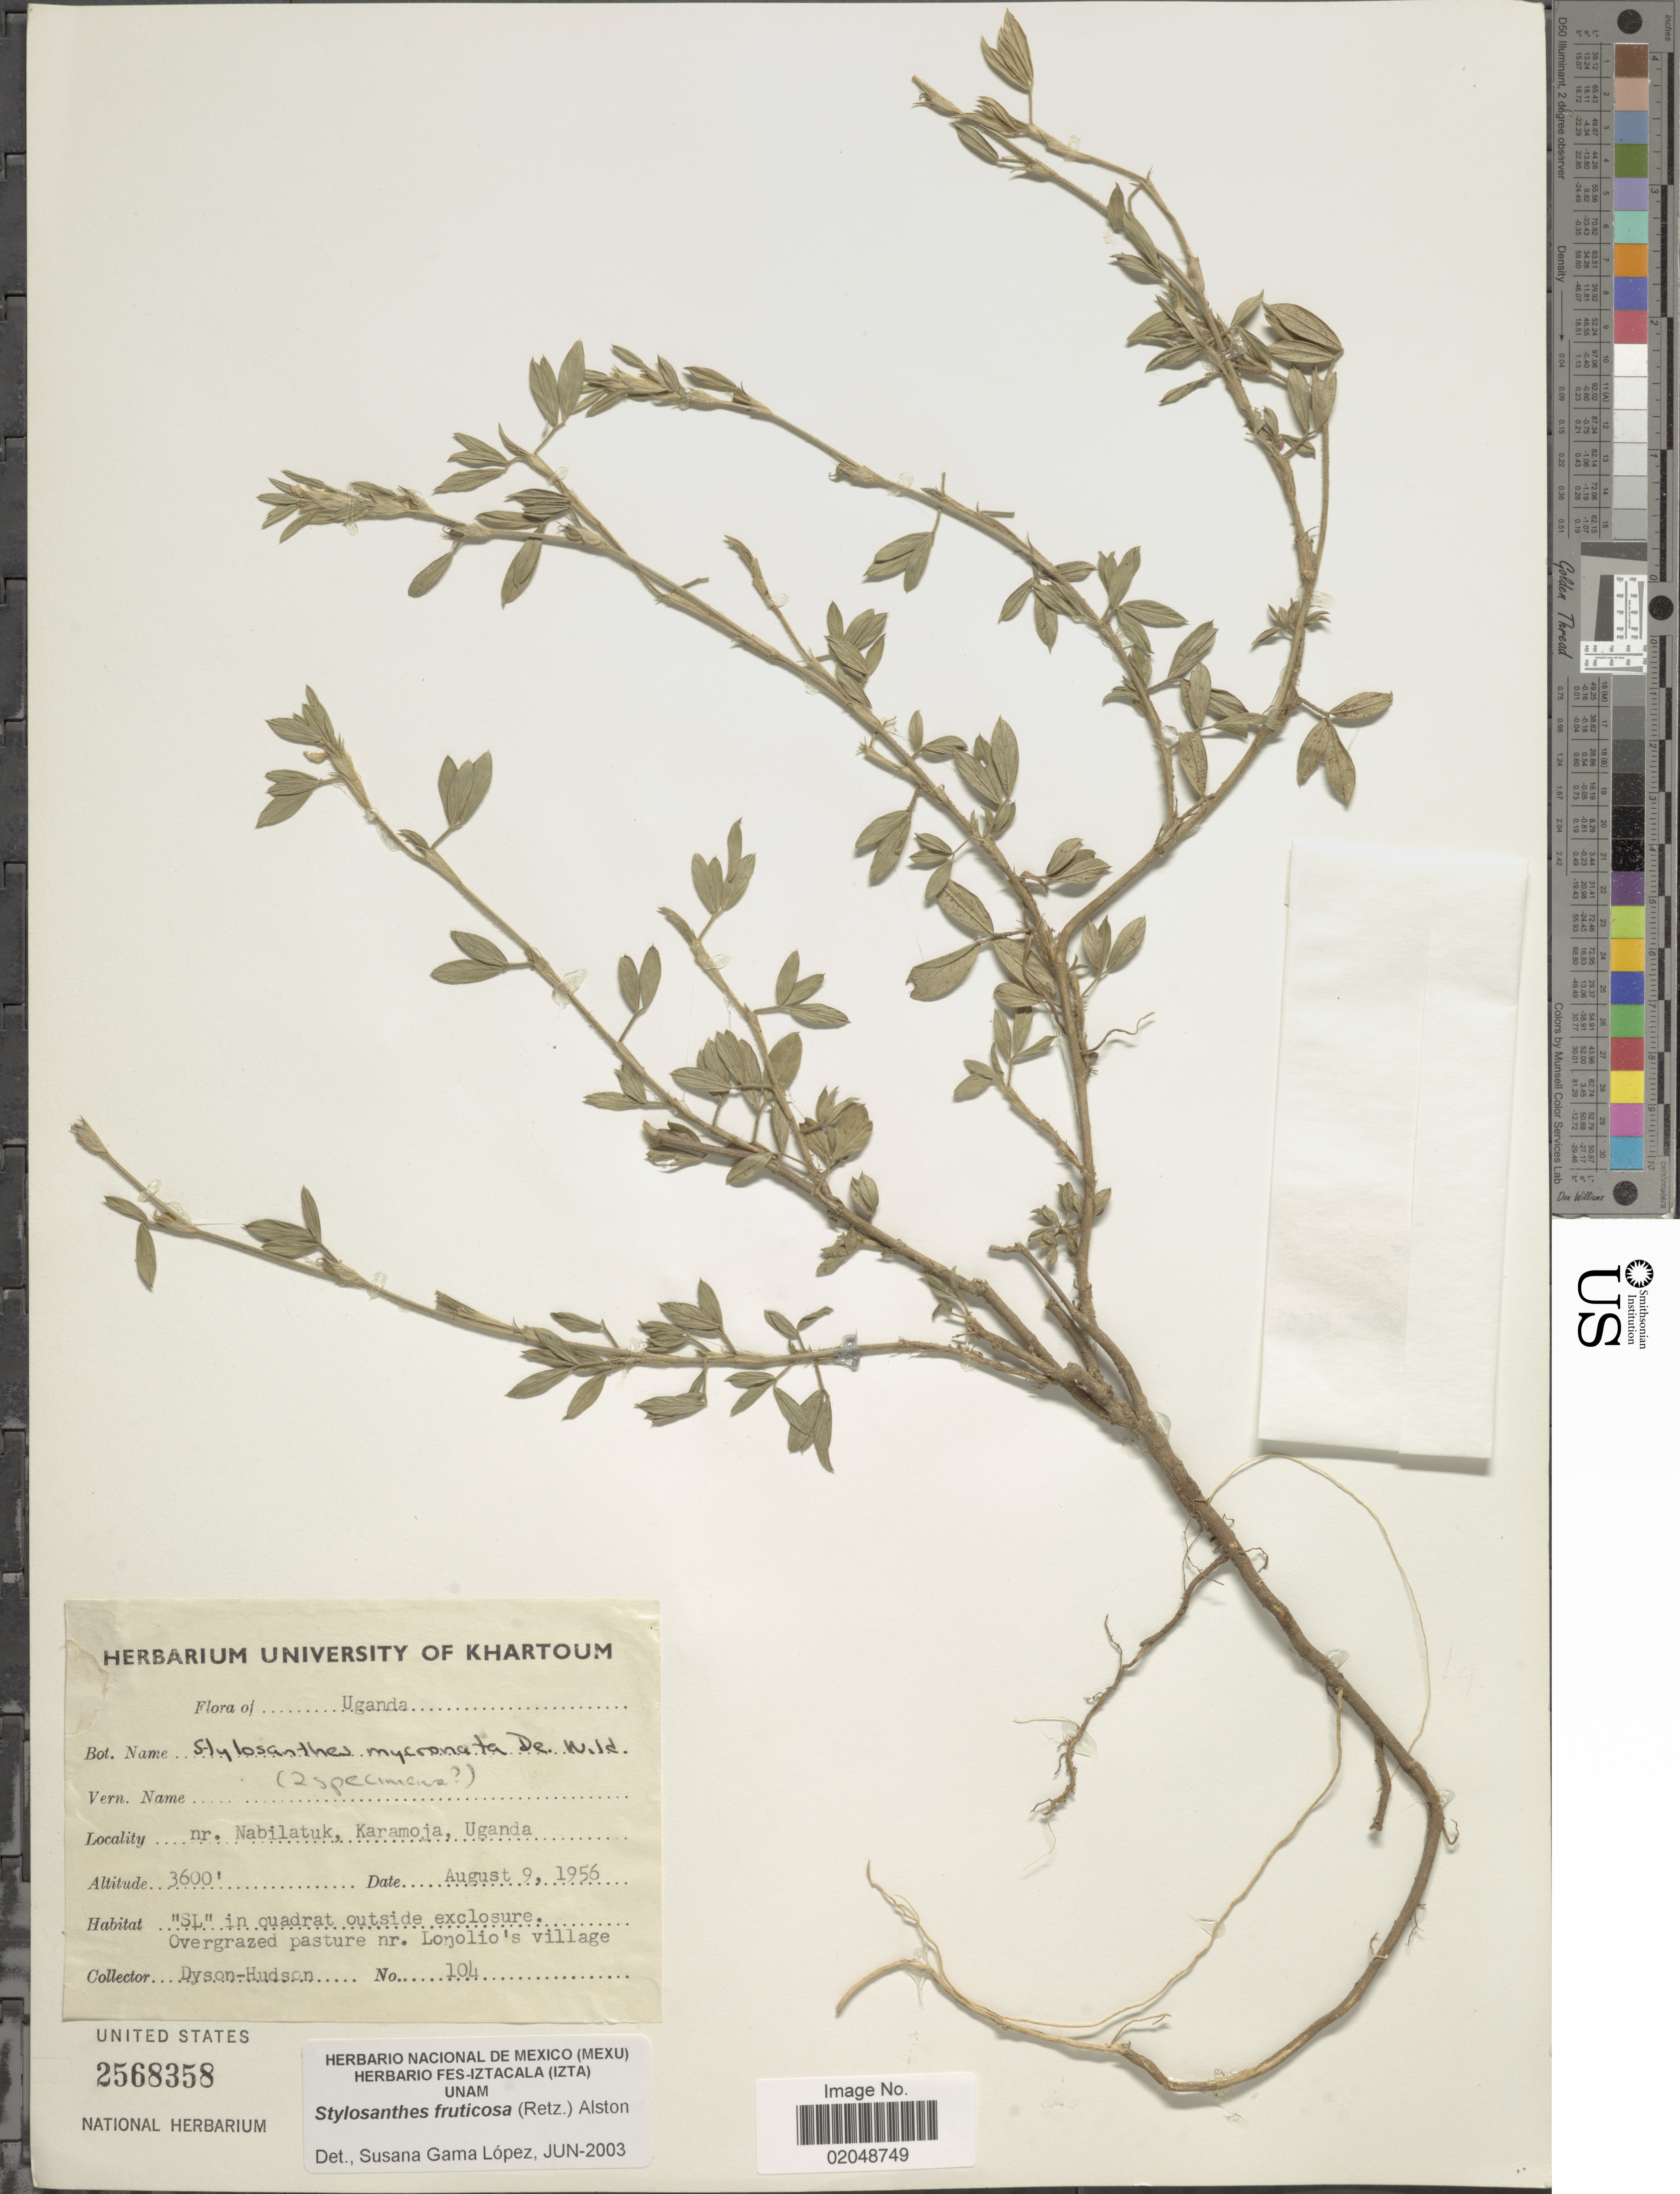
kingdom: Plantae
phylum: Tracheophyta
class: Magnoliopsida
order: Fabales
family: Fabaceae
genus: Stylosanthes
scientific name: Stylosanthes fruticosa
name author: (Retz.) Alston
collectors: Dyson-Hudson, --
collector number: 104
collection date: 1956-08-09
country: Uganda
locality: Nr Nabilatuk, Karamoja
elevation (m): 1097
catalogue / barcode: US 2568358